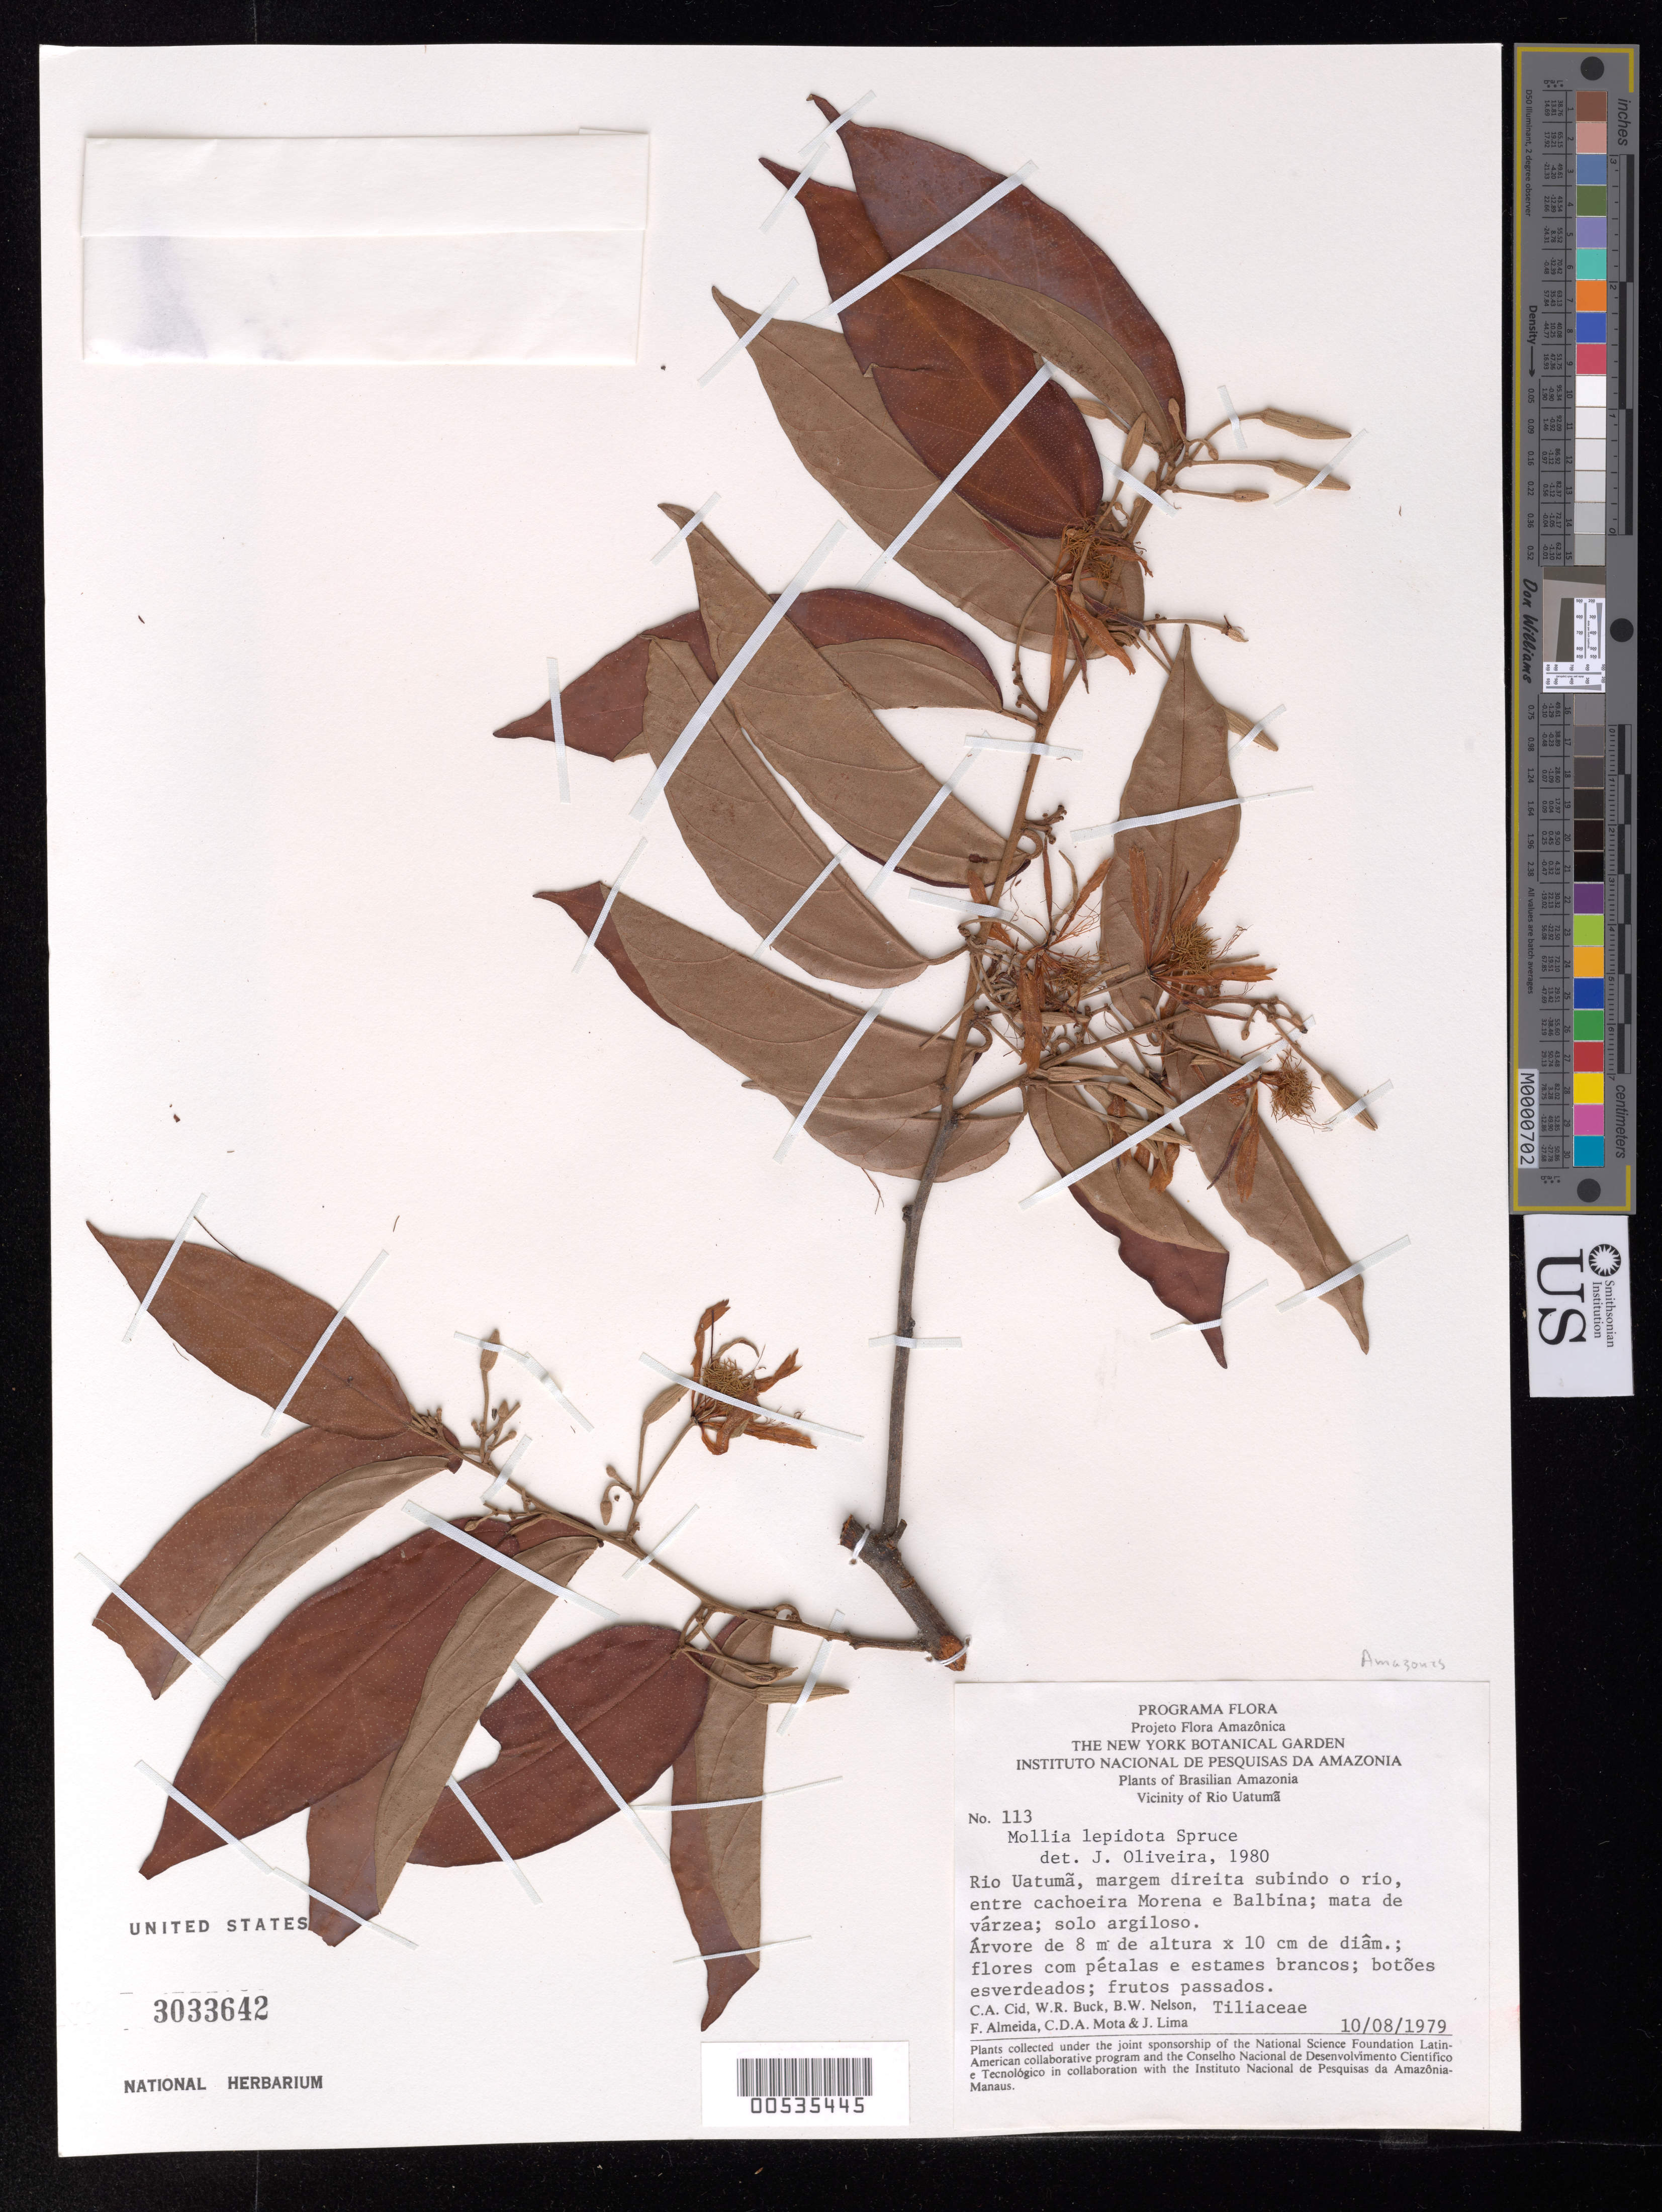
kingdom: Plantae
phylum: Tracheophyta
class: Magnoliopsida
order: Malvales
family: Malvaceae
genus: Mollia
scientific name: Mollia sphaerocarpa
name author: Gleason ex Record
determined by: Dorr, Laurence J., Curator (BOT), Smithsonian Institution - National Museum of Natural History (UNITED STATES)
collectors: C. A. Cid Ferreira, W. R. Buck, B. W. Nelson, F. Almeda & C. D. A. Mota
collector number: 113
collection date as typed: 10 Aug 1979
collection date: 1979-08-10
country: Brazil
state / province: Pará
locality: Rio Uatuma, margem direita subindo o rio, entre cachoeira Morena e Balbina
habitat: Mata de várzea; solo argiloso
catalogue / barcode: US 3033642